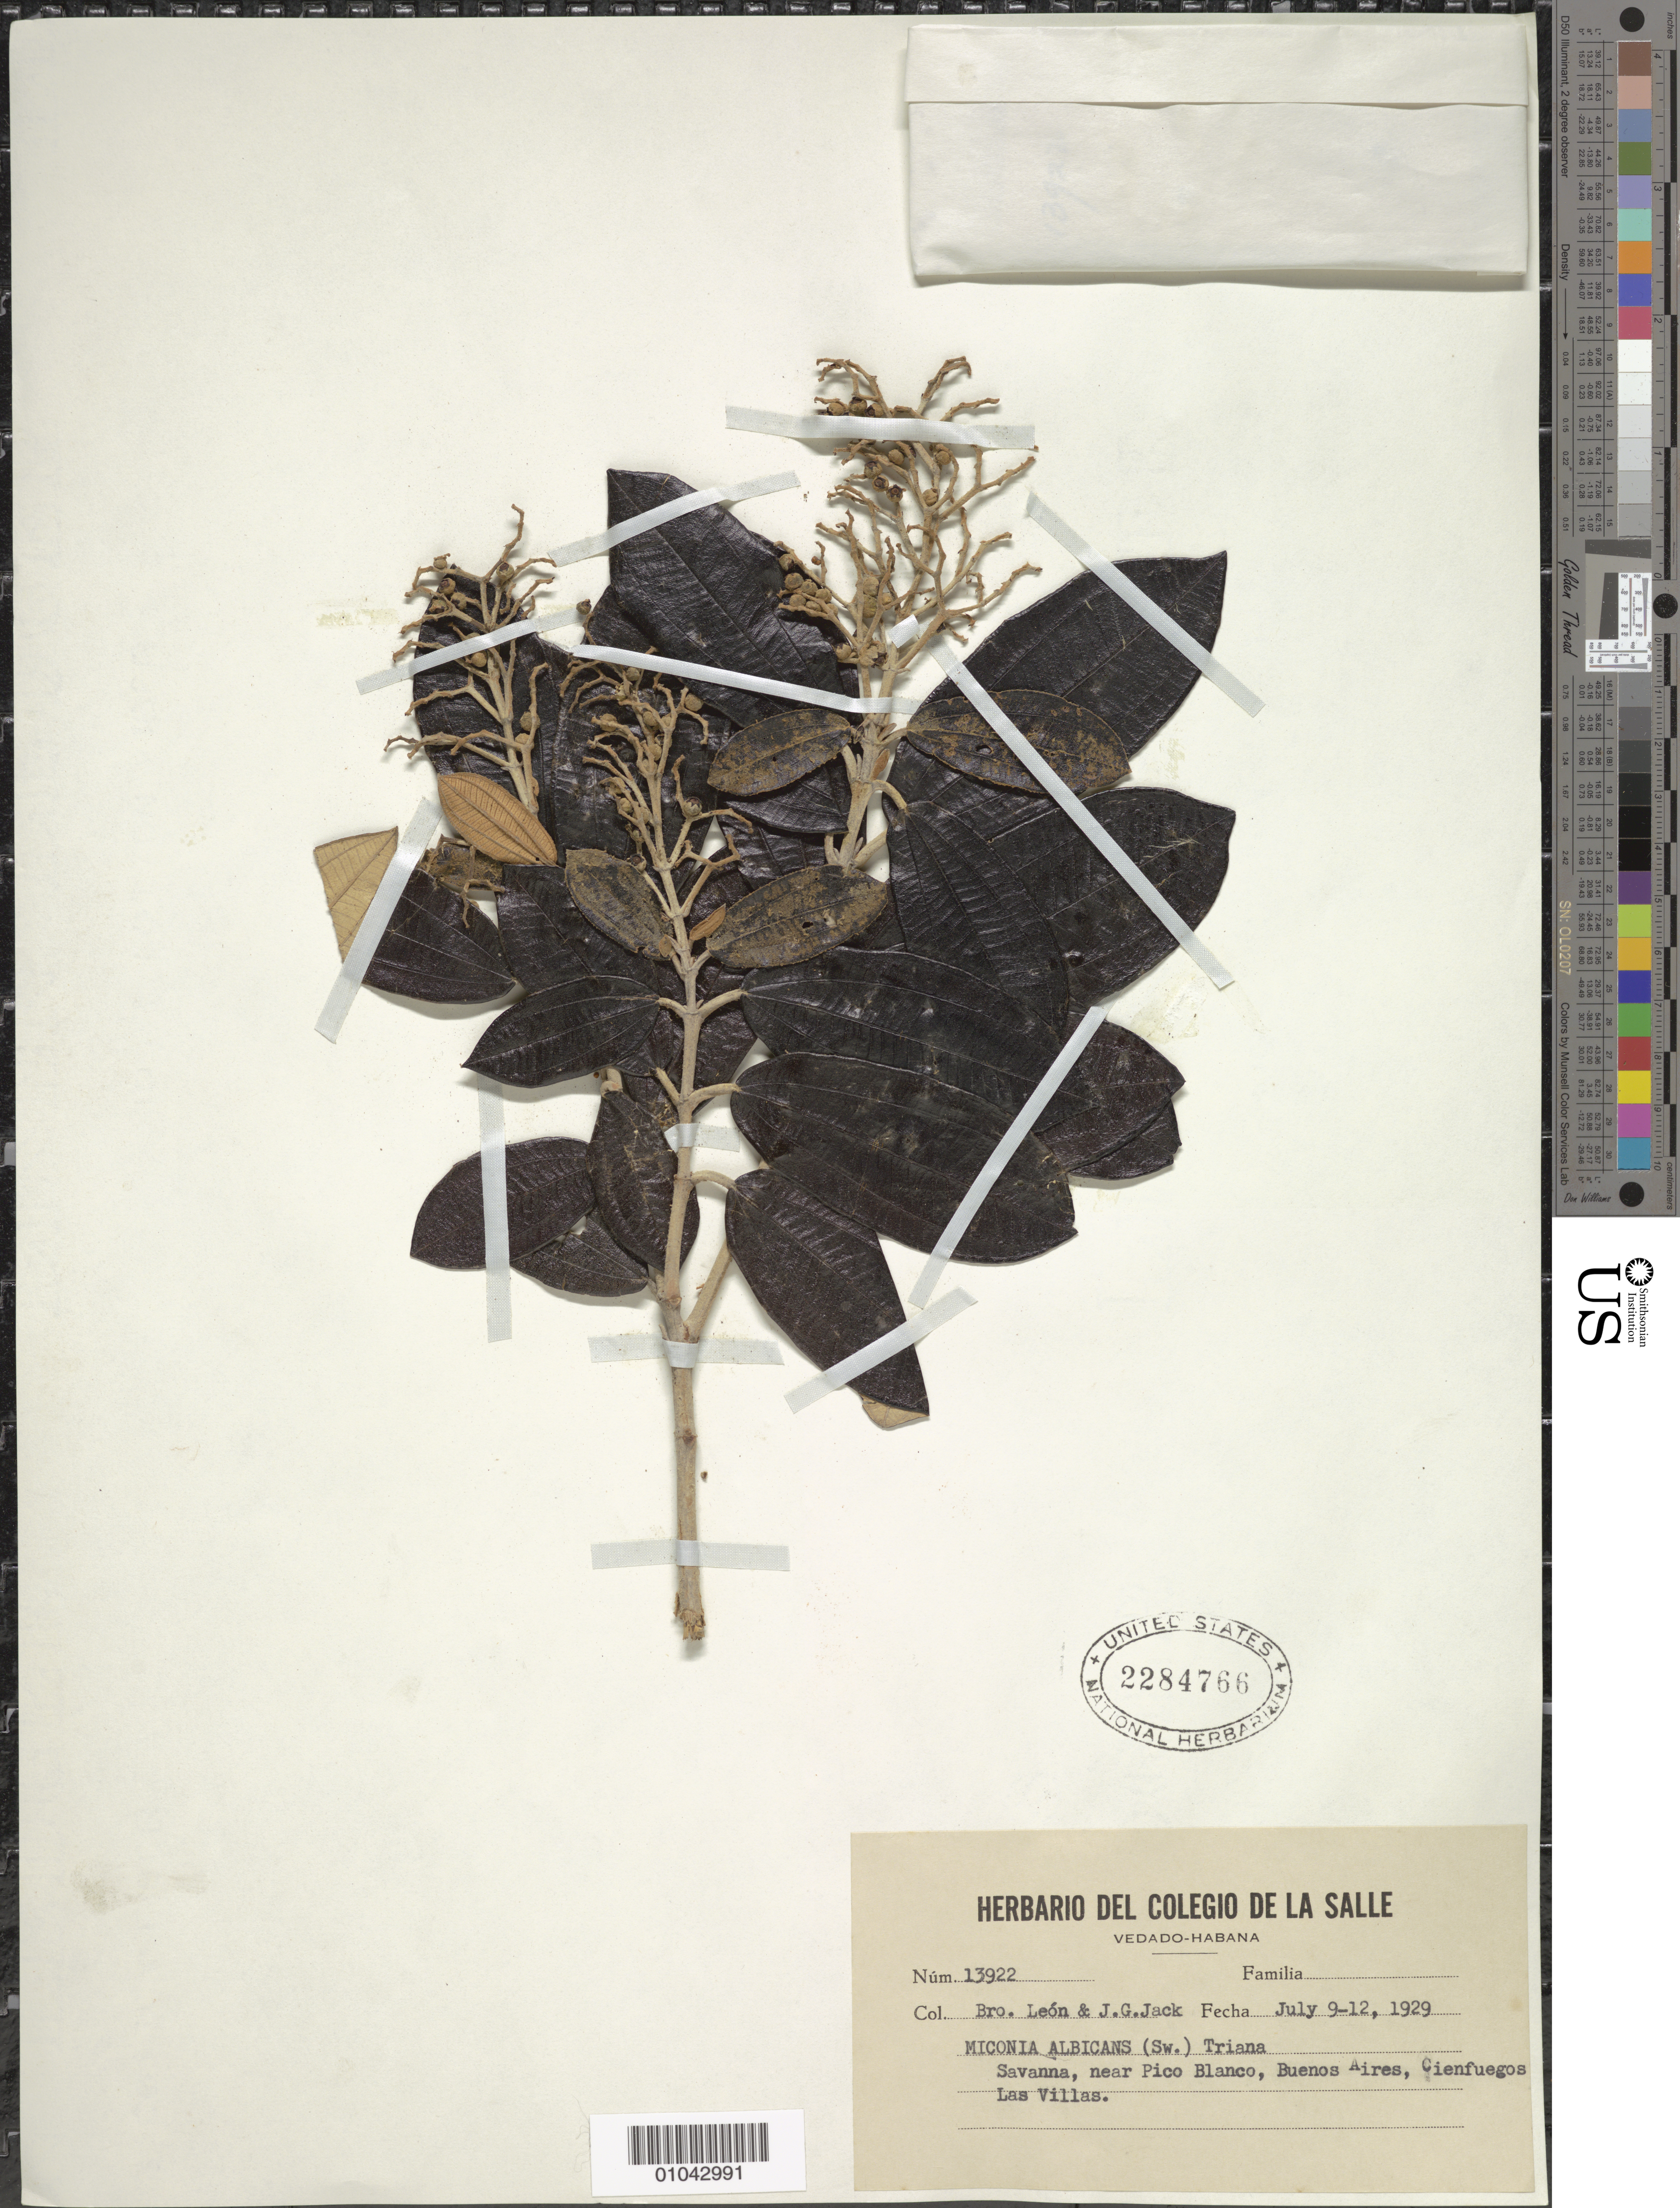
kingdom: Plantae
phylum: Tracheophyta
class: Magnoliopsida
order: Myrtales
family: Melastomataceae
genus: Miconia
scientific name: Miconia albicans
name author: (Sw.) Triana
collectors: Bro. León & J. G. Jack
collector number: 13922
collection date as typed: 09 Jul 1929 to 12 Jul 1929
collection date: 1929-07-09/1929-07-12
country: Cuba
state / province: Las Villas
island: Cuba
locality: Cienfuegos, Near Pico Blanco, Buenos Aires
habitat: Savanna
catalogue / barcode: US 2284766